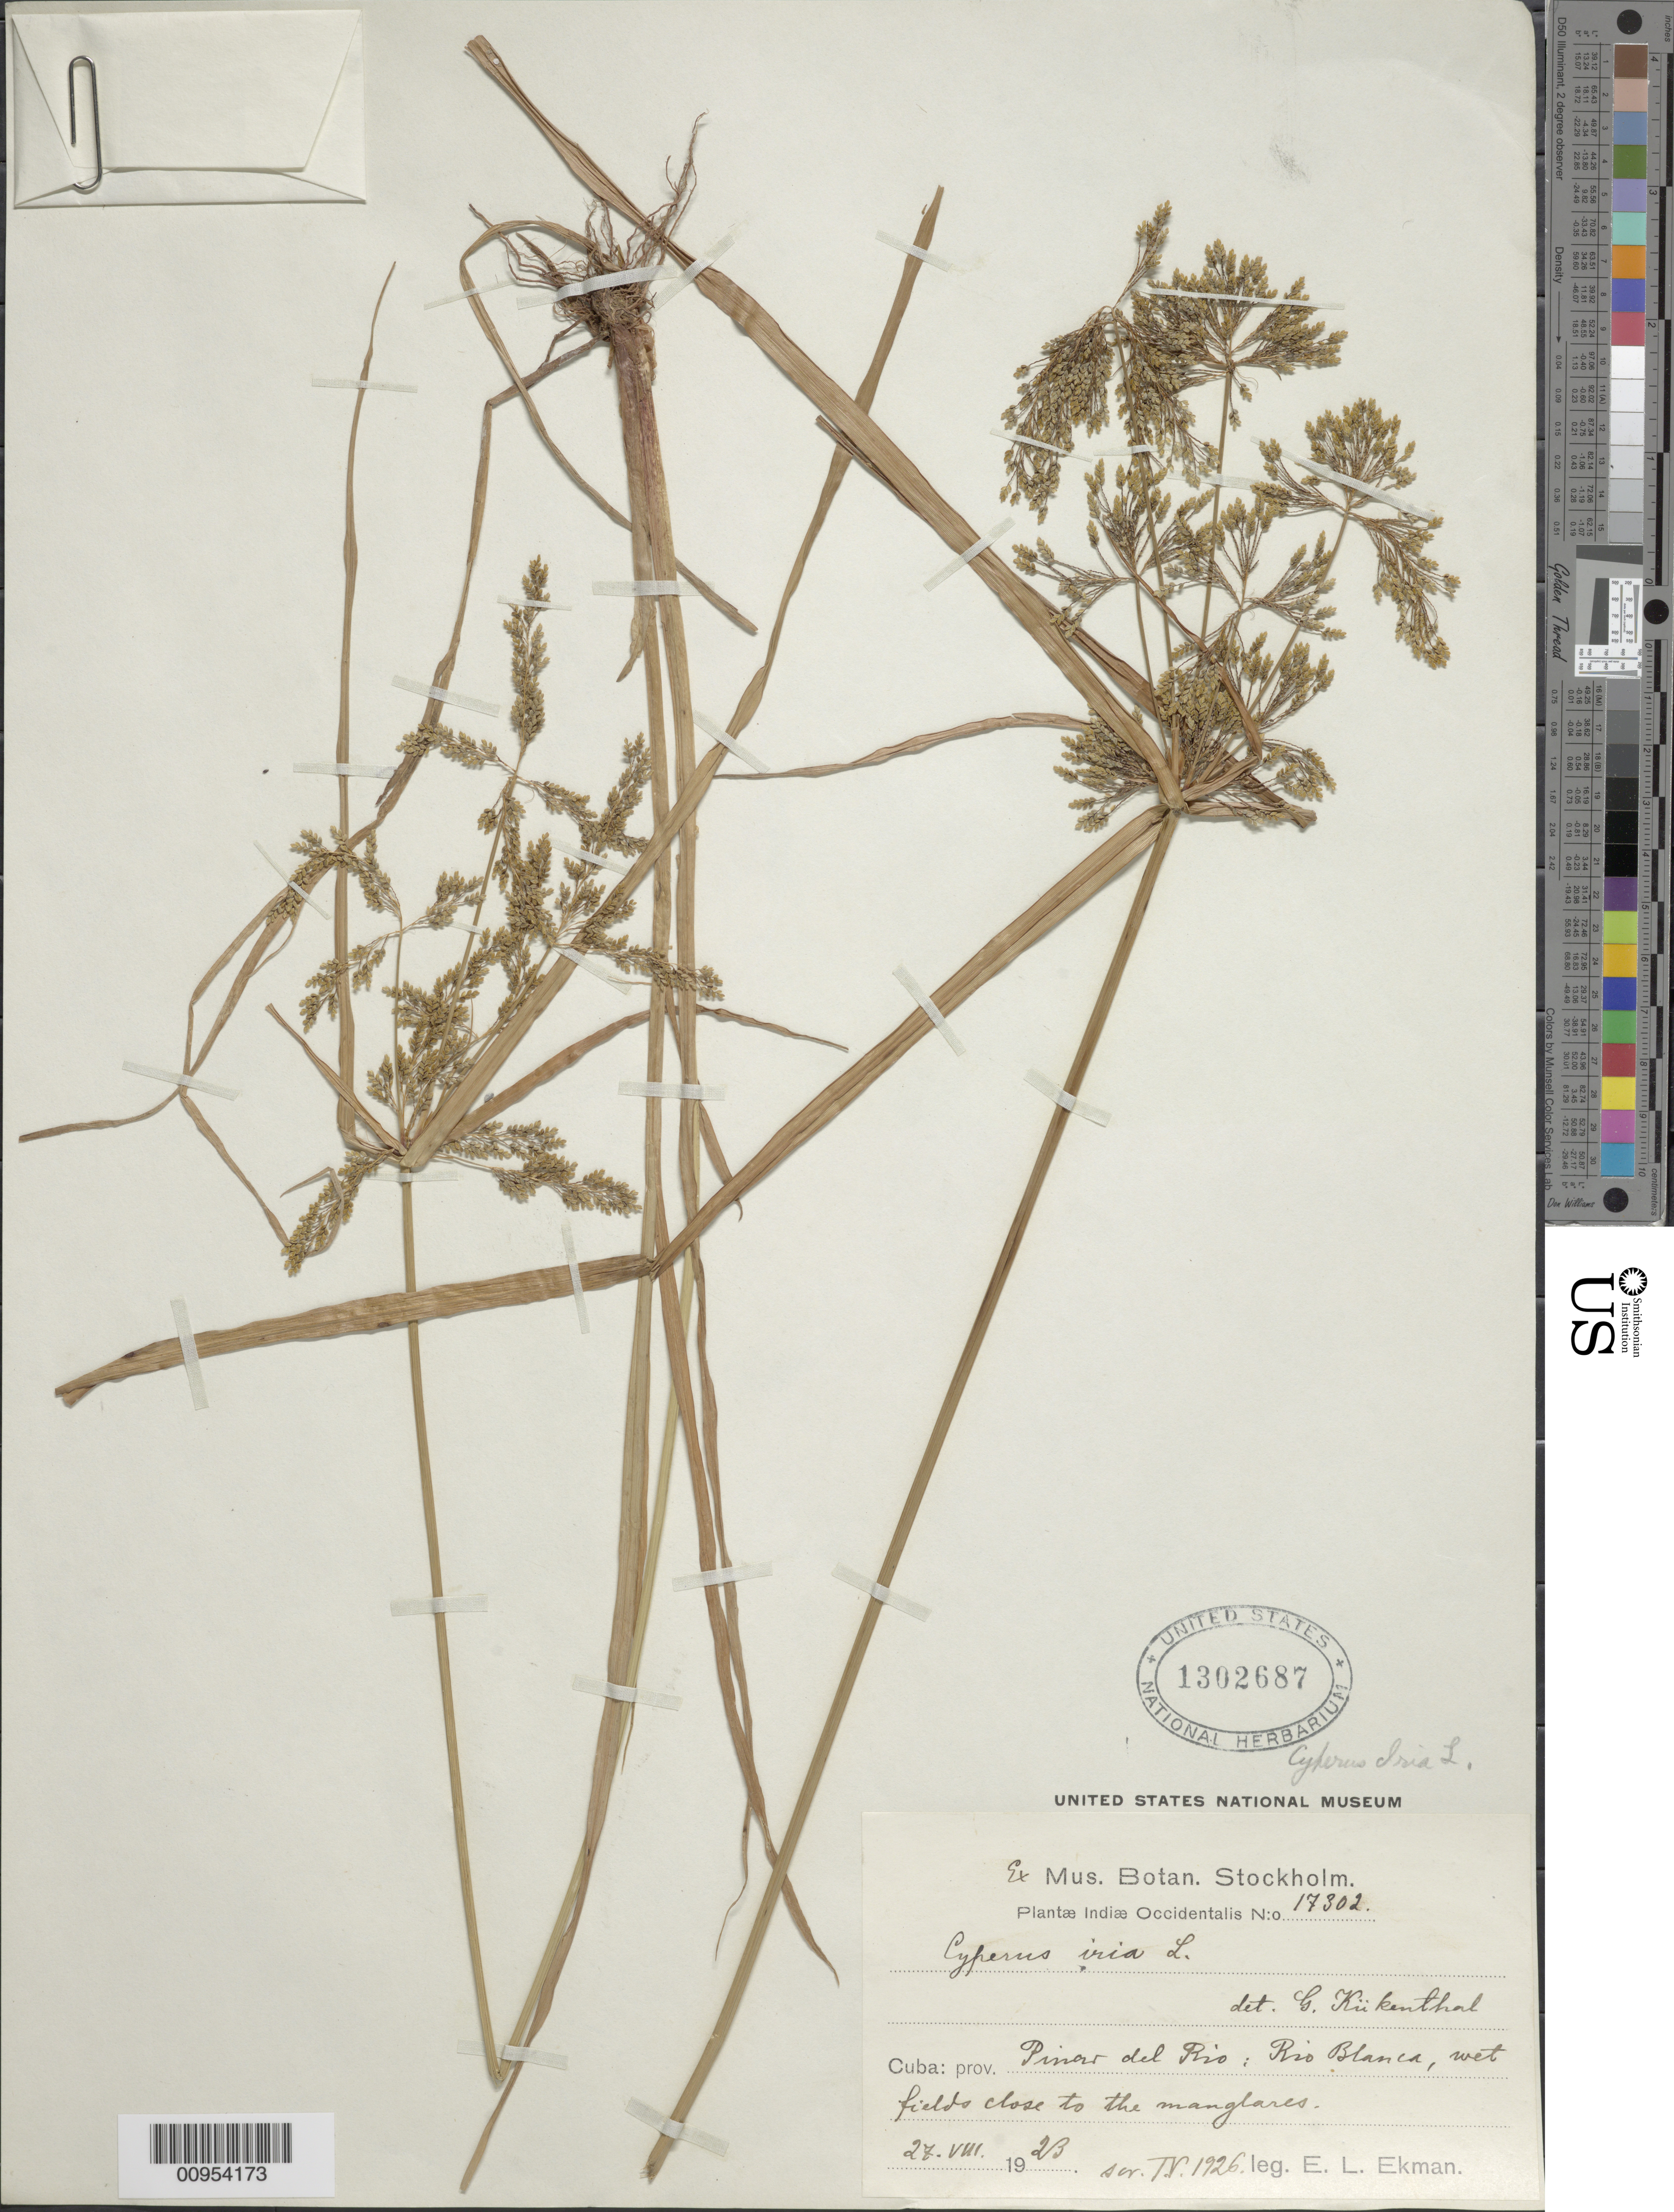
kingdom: Plantae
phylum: Tracheophyta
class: Liliopsida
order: Poales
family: Cyperaceae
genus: Cyperus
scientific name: Cyperus iria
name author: L.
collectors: E. L. Ekman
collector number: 17302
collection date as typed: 27 Aug 1923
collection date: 1923-08-27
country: Cuba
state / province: Pinar del Rio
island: Cuba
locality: Rio Blanca, wet fields close to the manglares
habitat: Wet fields close to the manglares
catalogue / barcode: US 1302687